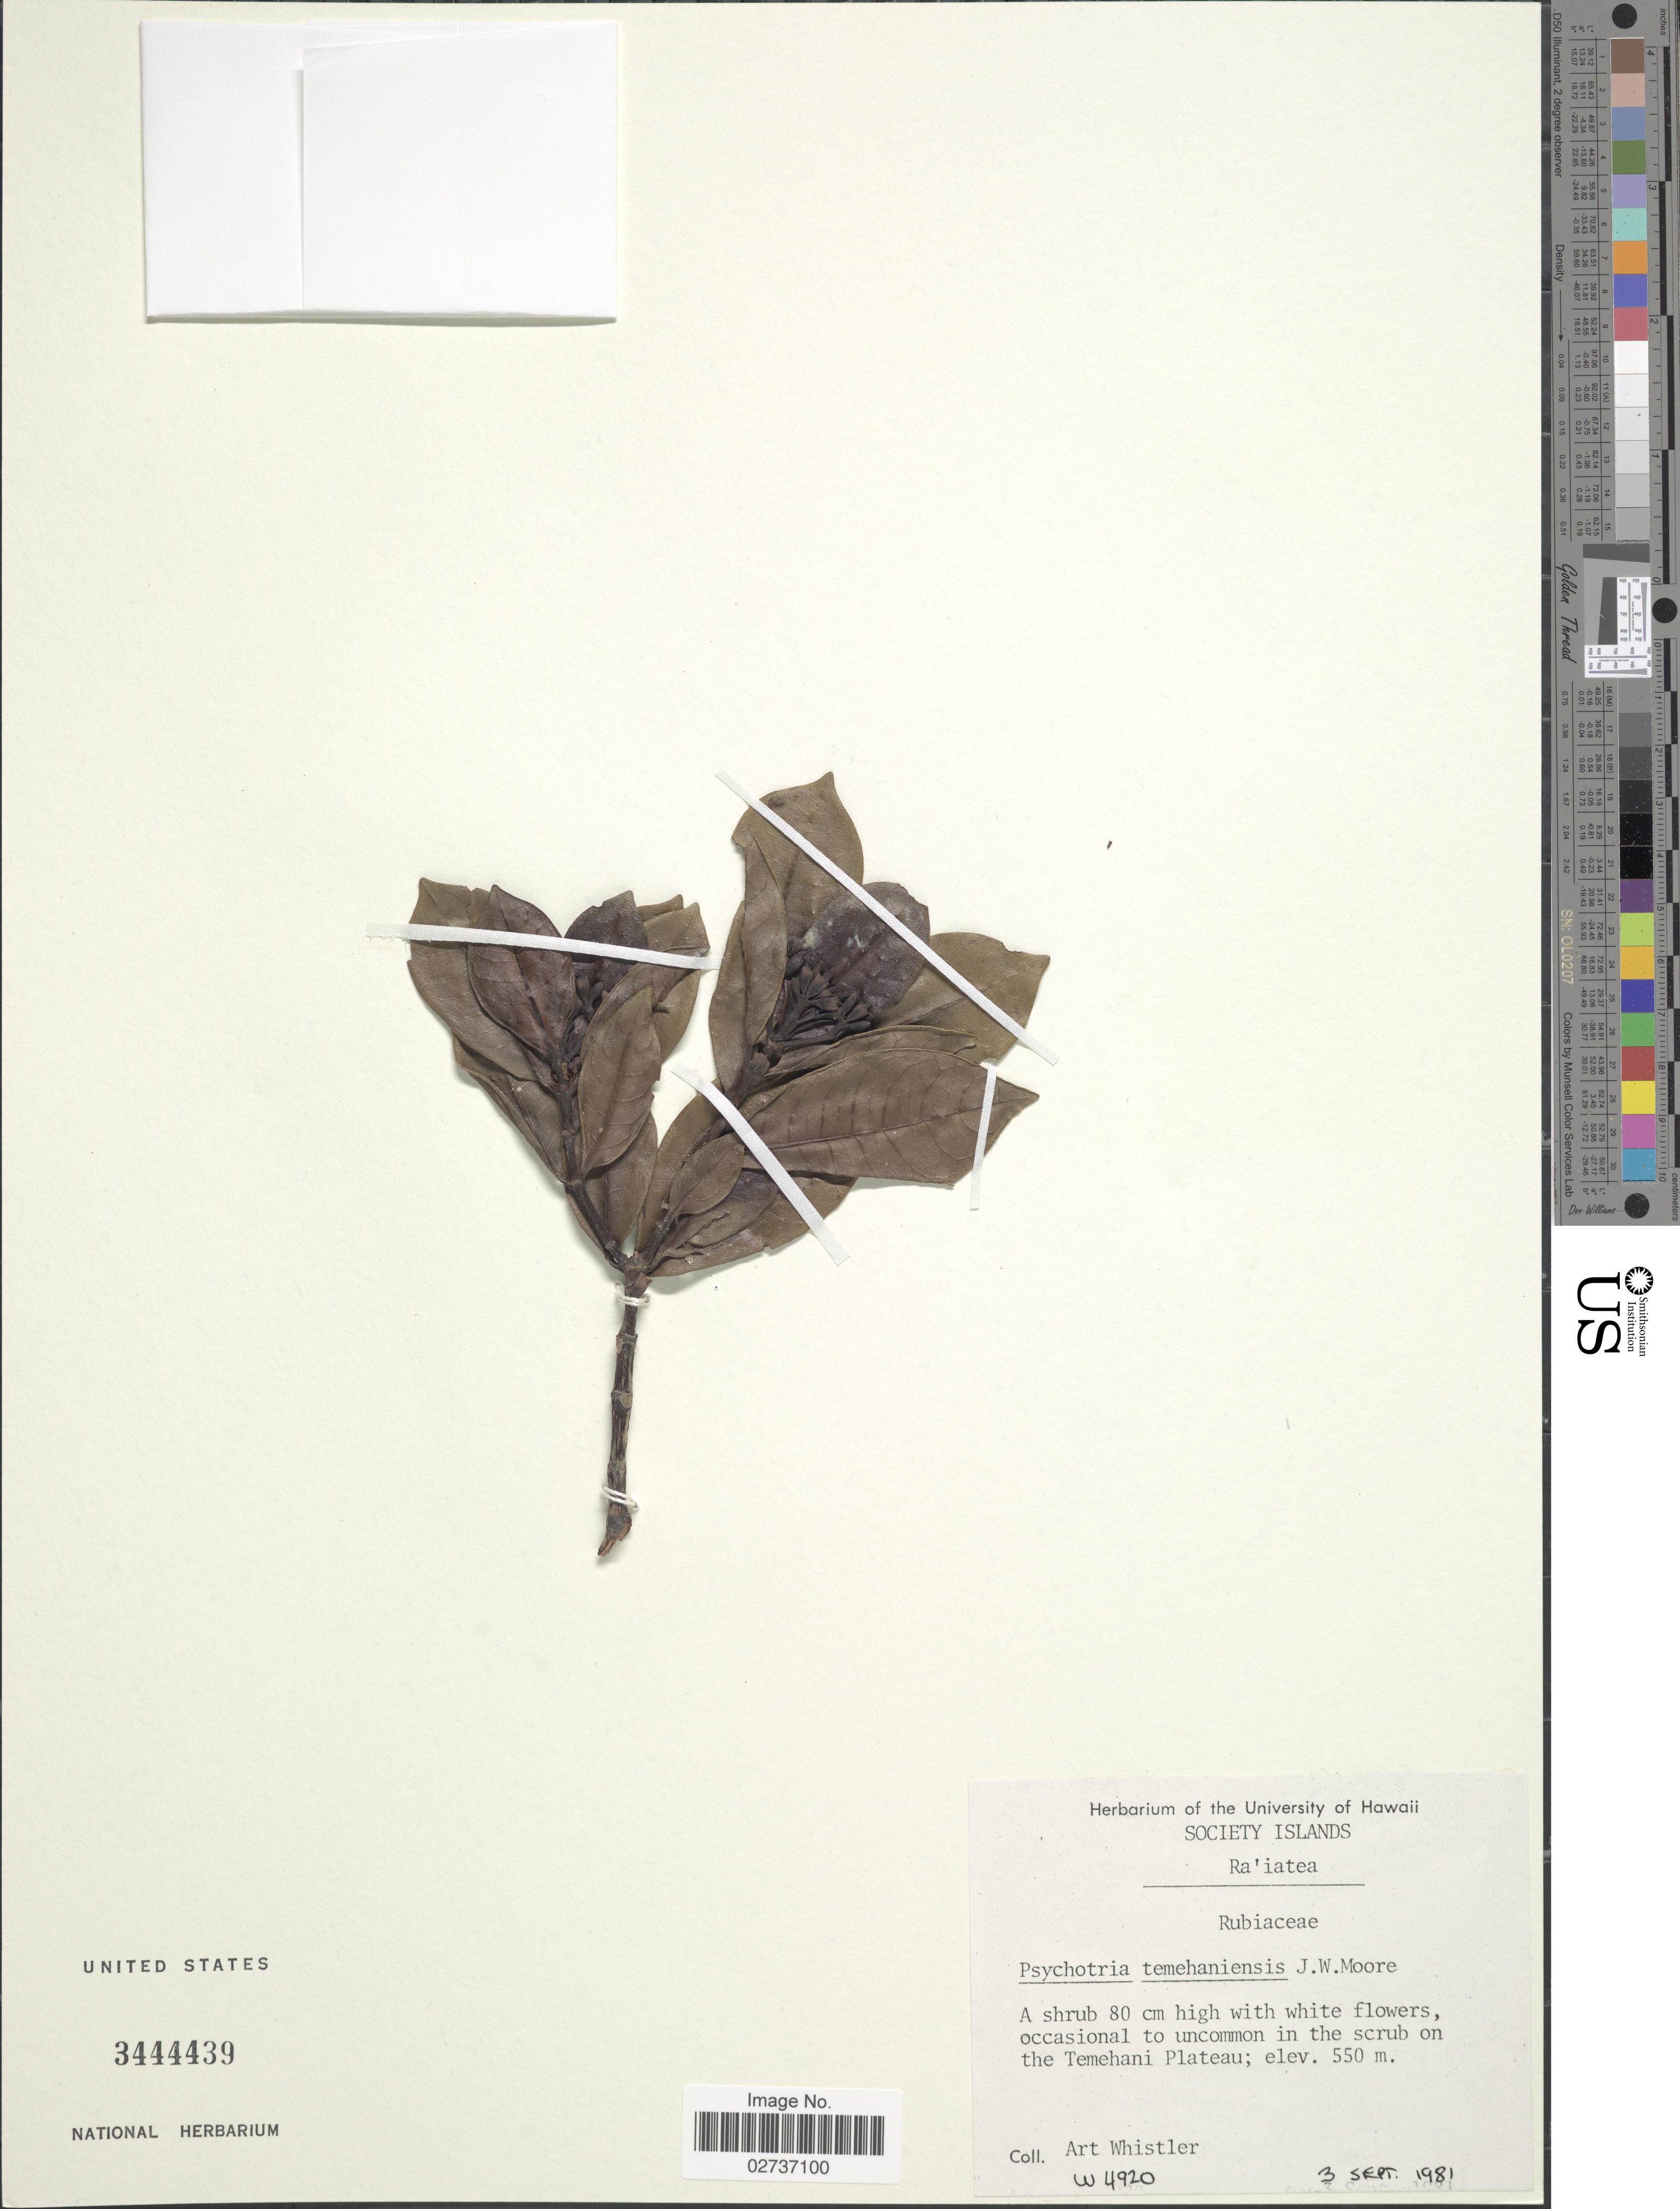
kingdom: Plantae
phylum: Tracheophyta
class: Magnoliopsida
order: Gentianales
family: Rubiaceae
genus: Psychotria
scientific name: Psychotria temehaniensis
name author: J.W. Moore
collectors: A. Whistler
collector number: W 4950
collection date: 1981-09-03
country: French Polynesia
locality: Society Islands. Ra'iatea. The Temehani Plateau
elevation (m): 550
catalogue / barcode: US 3444439